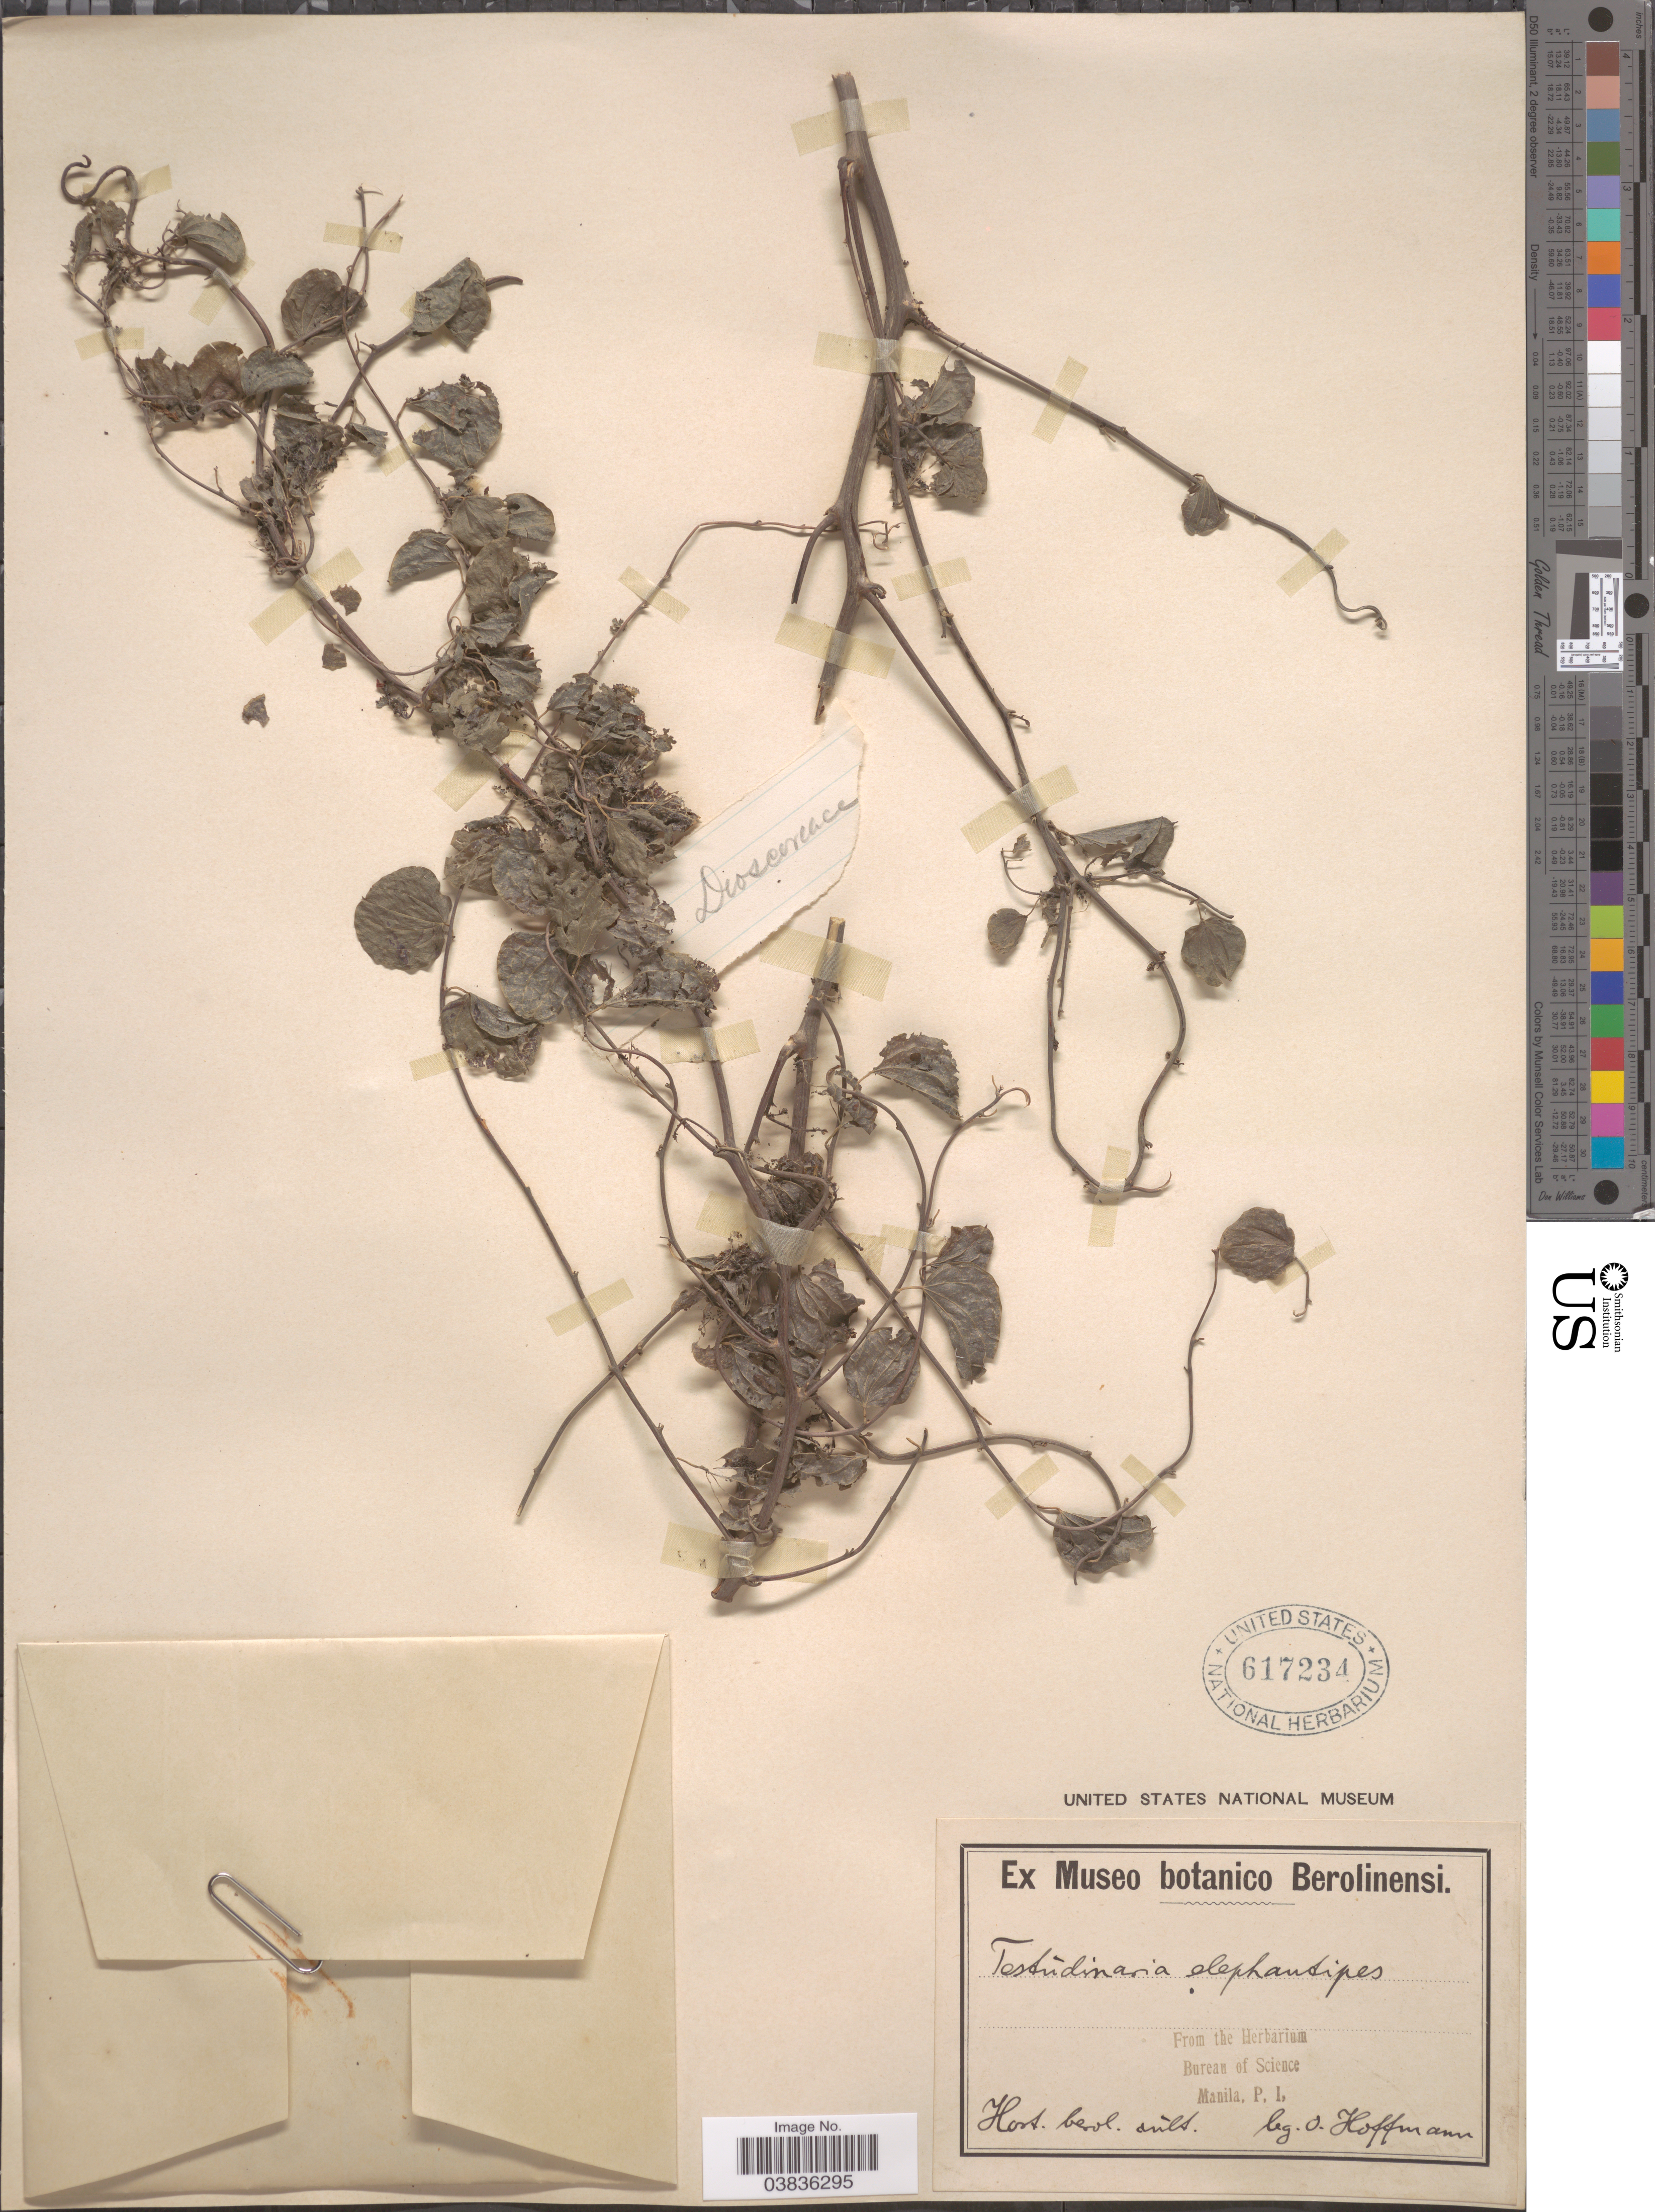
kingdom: Plantae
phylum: Tracheophyta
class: Liliopsida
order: Dioscoreales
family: Dioscoreaceae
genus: Dioscorea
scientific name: Dioscorea elephantipes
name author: Engl.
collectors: O. Hoffmann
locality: Hort. berol. cult.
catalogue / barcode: US 617234